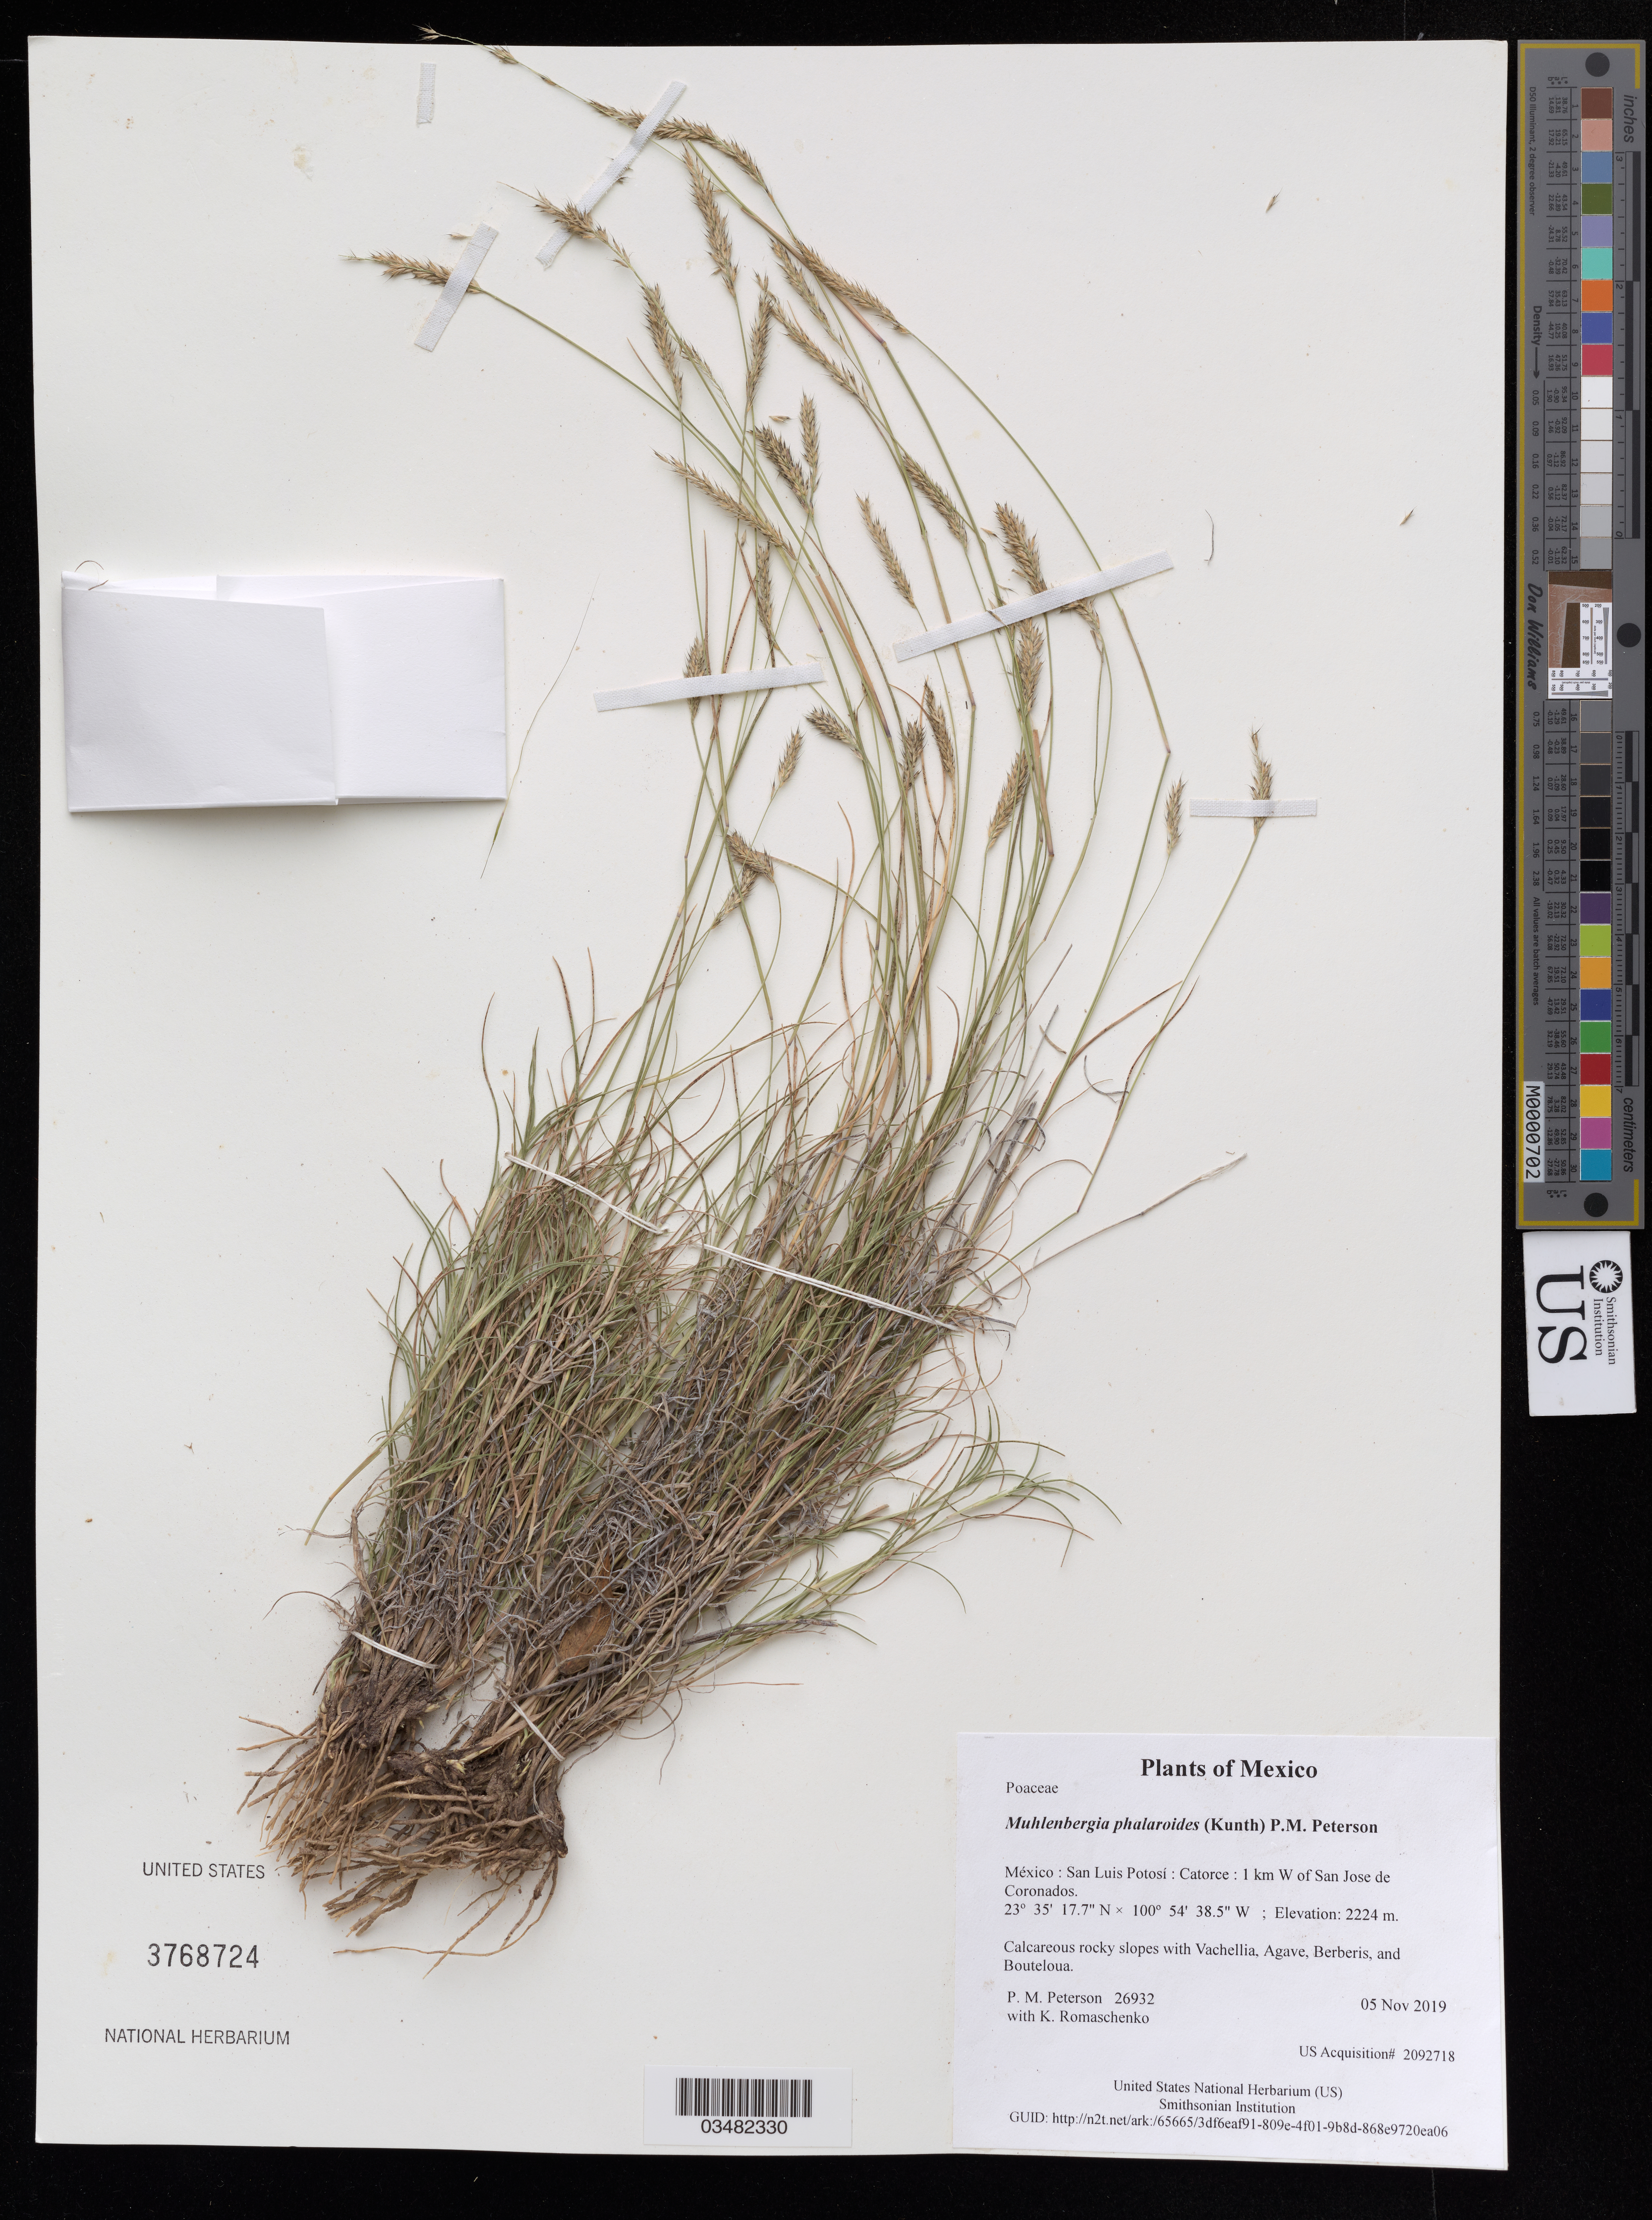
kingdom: Plantae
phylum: Tracheophyta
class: Liliopsida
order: Poales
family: Poaceae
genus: Muhlenbergia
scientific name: Muhlenbergia phalaroides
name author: (Kunth) P.M. Peterson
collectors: P. M. Peterson & K. Romaschenko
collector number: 26932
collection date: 2019-11-05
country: México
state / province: San Luis Potosí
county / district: Catorce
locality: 1 km W of San Jose de Coronados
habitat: Calcareous rocky slopes with Vachellia, Agave, Berberis, and Bouteloua.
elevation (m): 2224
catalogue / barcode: US 3768724